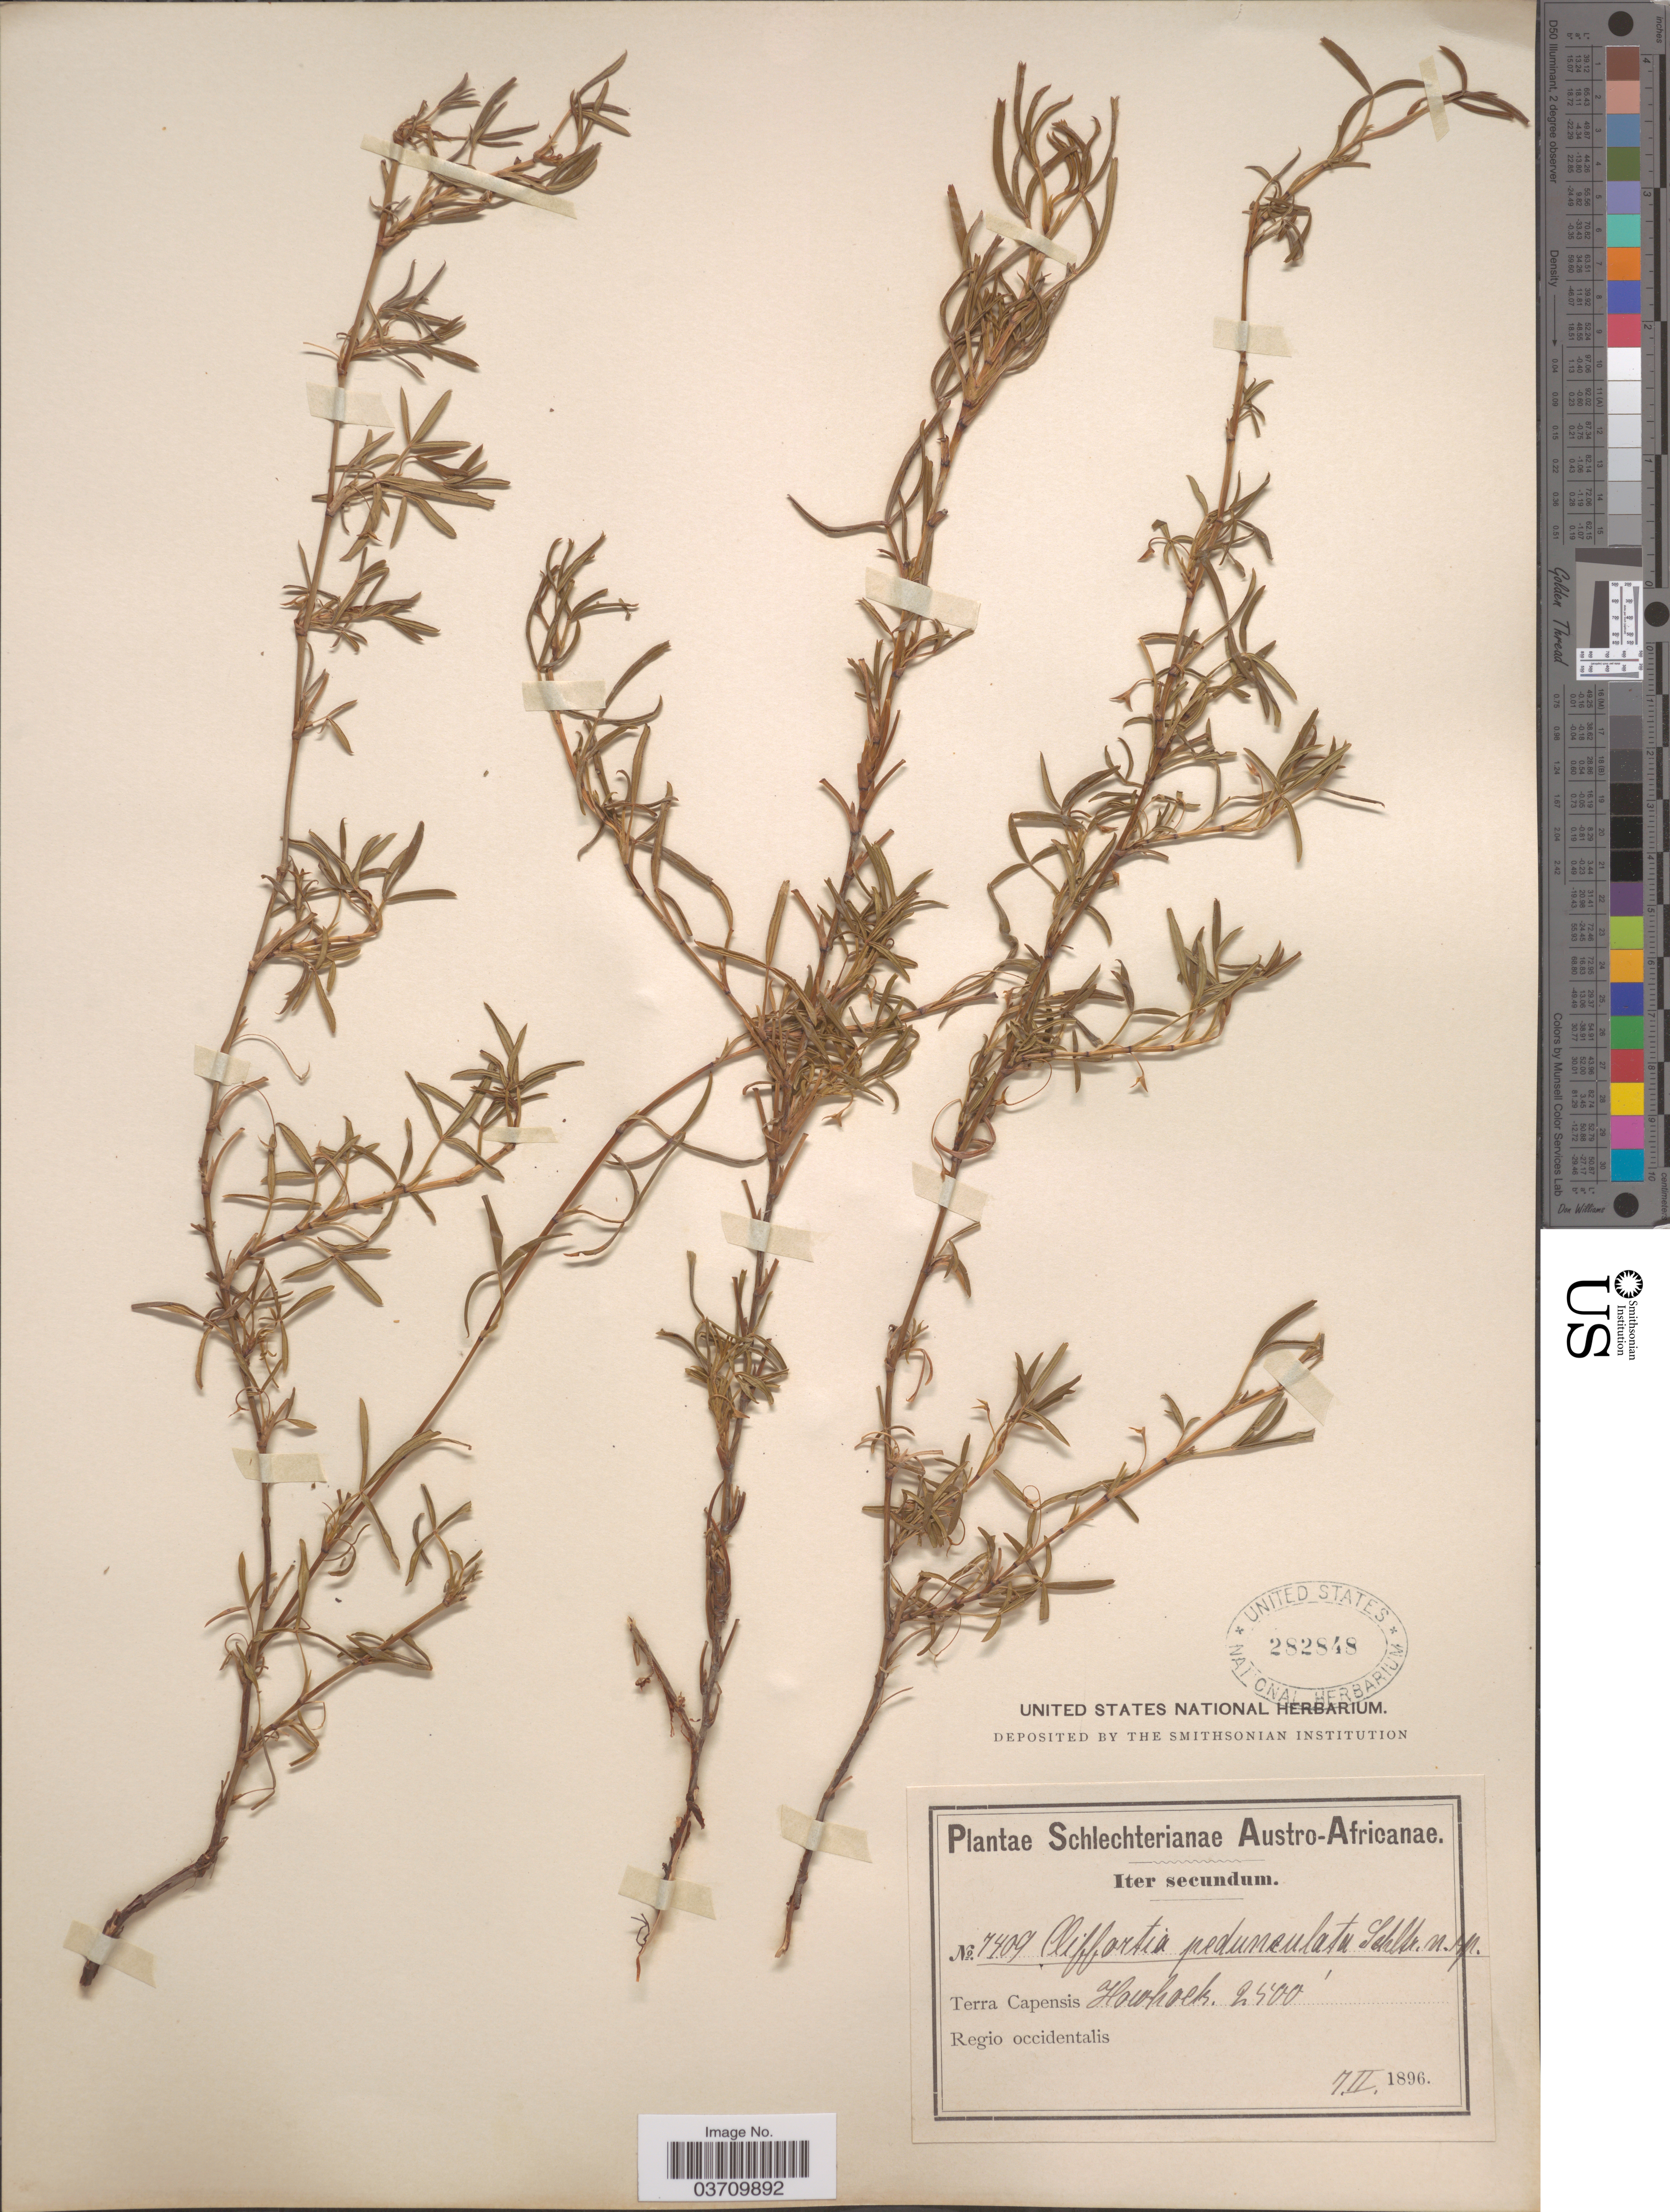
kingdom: Plantae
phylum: Tracheophyta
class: Magnoliopsida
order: Rosales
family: Rosaceae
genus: Cliffortia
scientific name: Cliffortia pedunculata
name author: Schltr.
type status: Type Collection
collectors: Schlechter, --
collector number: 7409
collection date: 1896-02-07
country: South Africa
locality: Austro-Africanae. Terra Capensis. Regio occidentalis. Howhoek.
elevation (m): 762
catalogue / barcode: US 282848